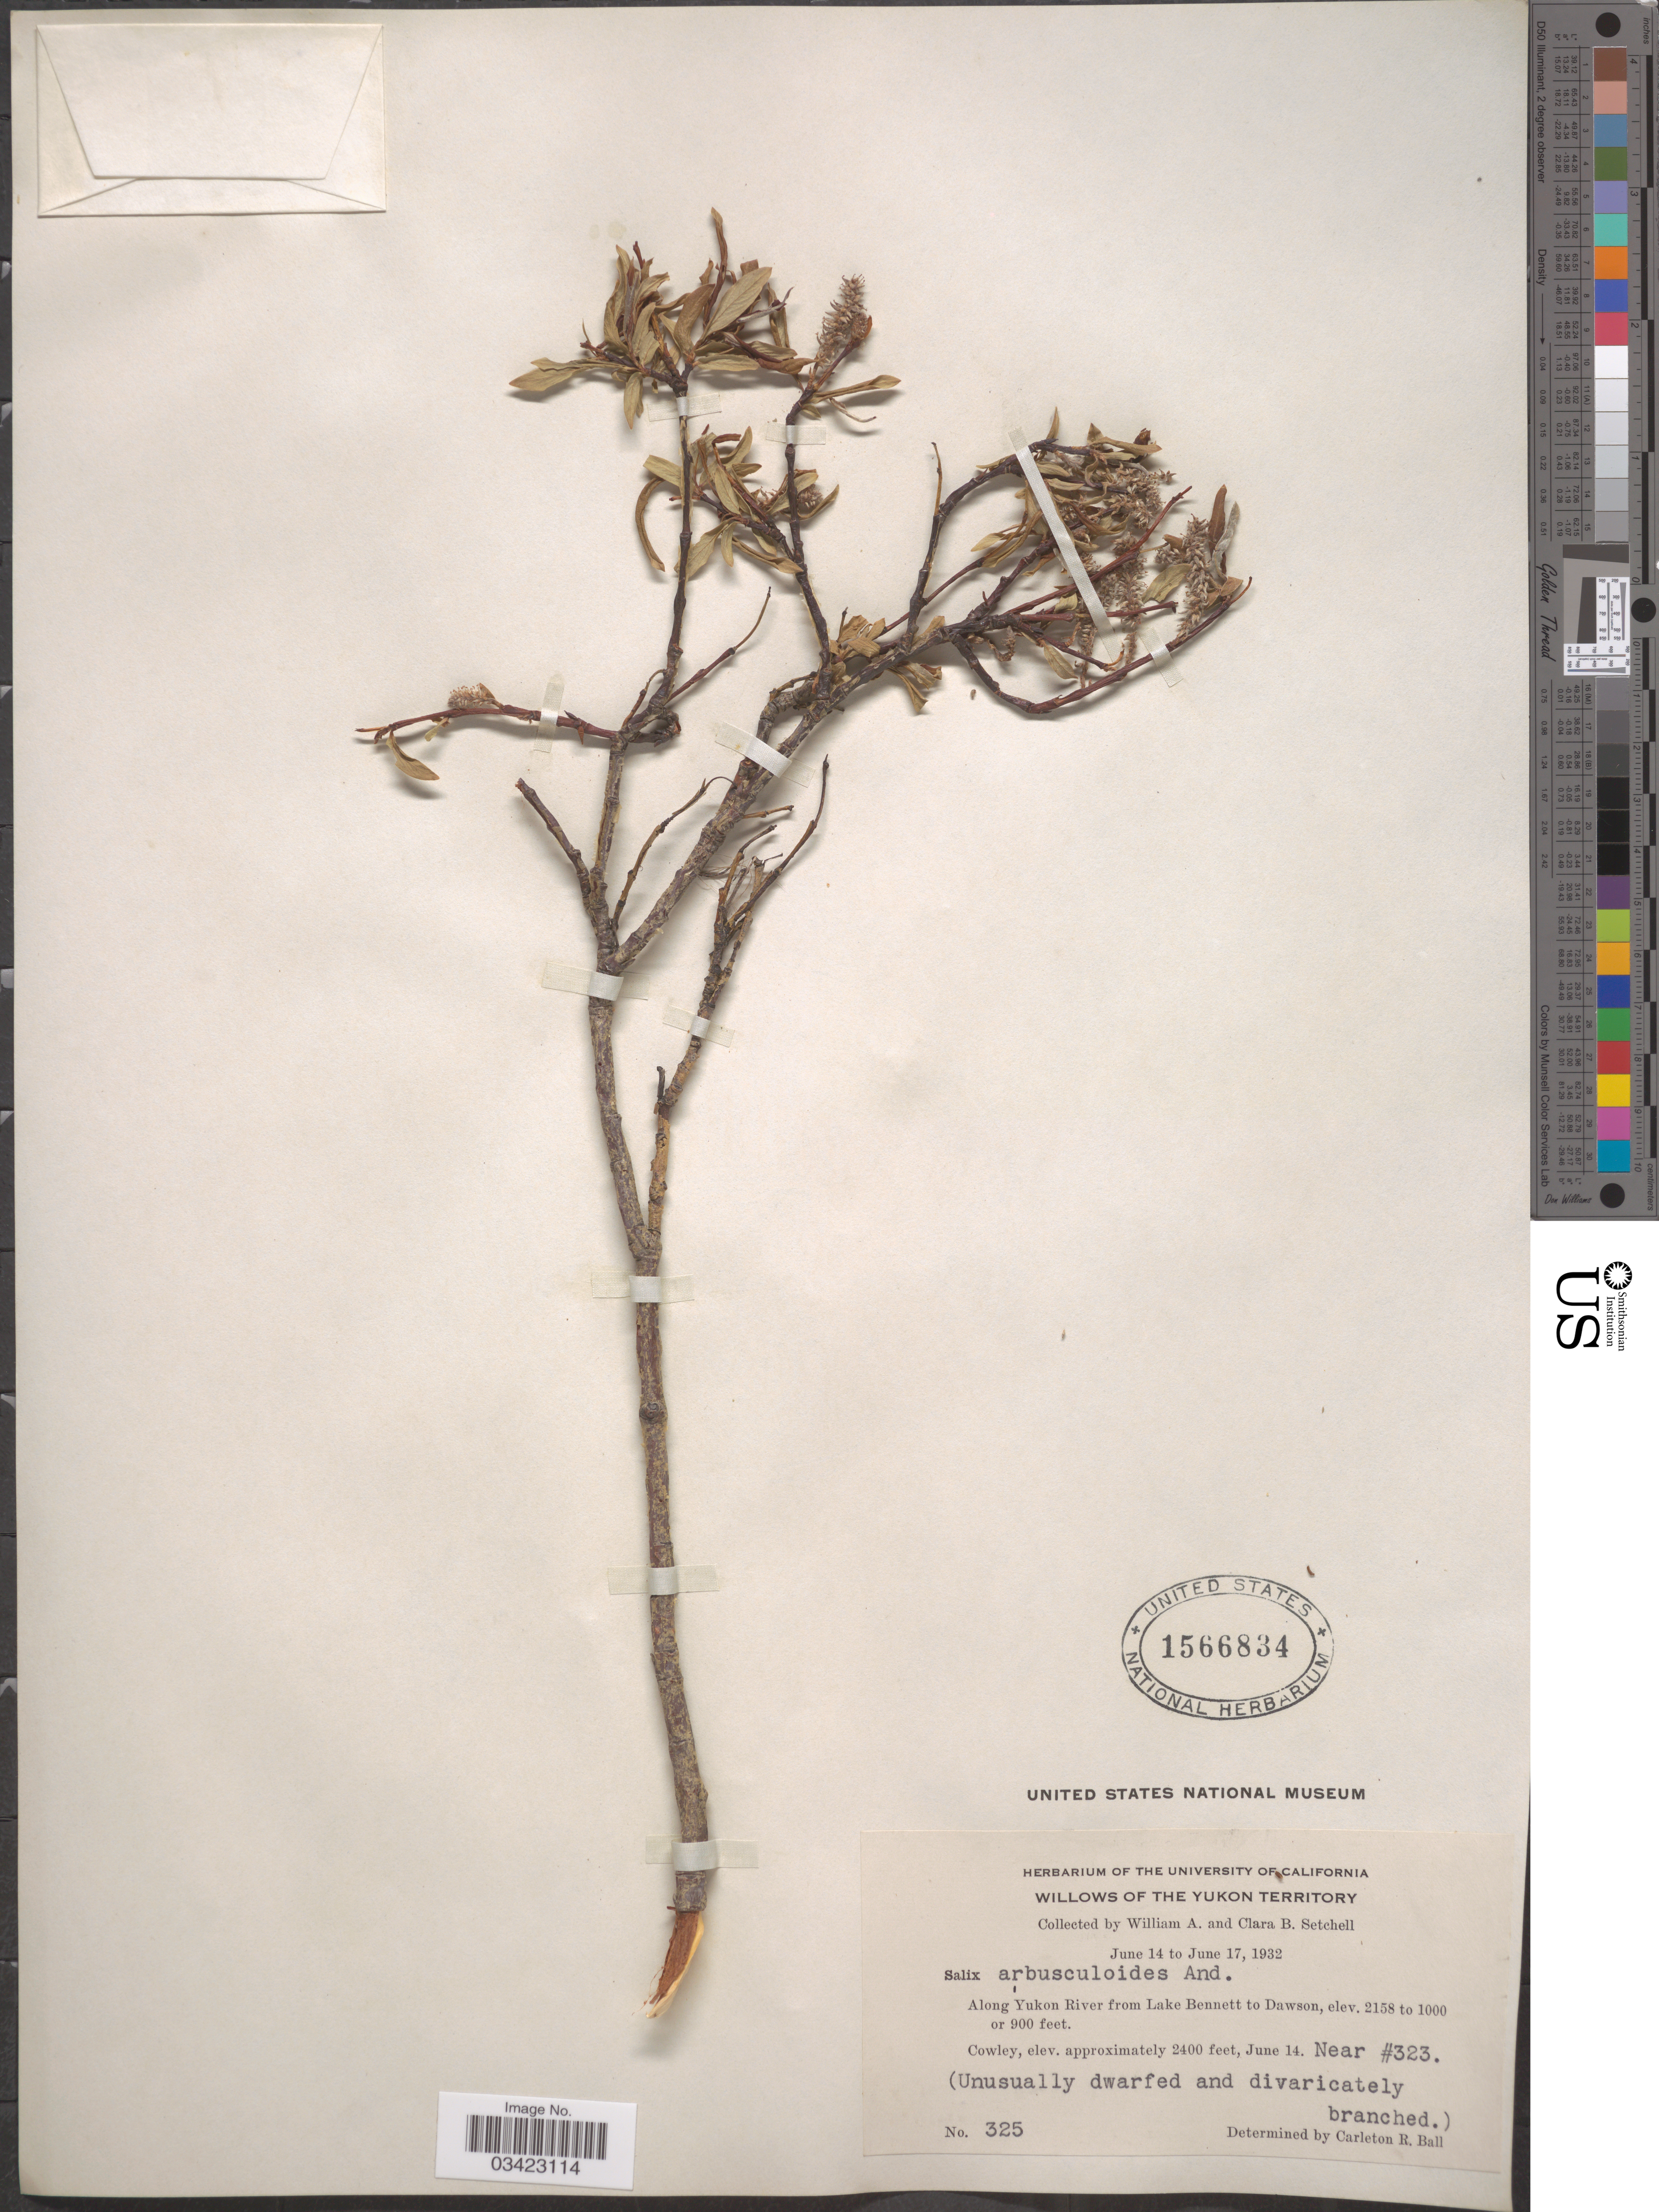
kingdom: Plantae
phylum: Tracheophyta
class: Magnoliopsida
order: Malpighiales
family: Salicaceae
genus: Salix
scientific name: Salix arbusculoides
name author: Andersson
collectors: W. Setchell & C. B. Setchell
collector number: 325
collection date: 1932-06-14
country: Canada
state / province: Yukon Territory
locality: Along Yukon River from Lake Bennett to Dawson. Cowley.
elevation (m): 274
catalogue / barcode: US 1566834